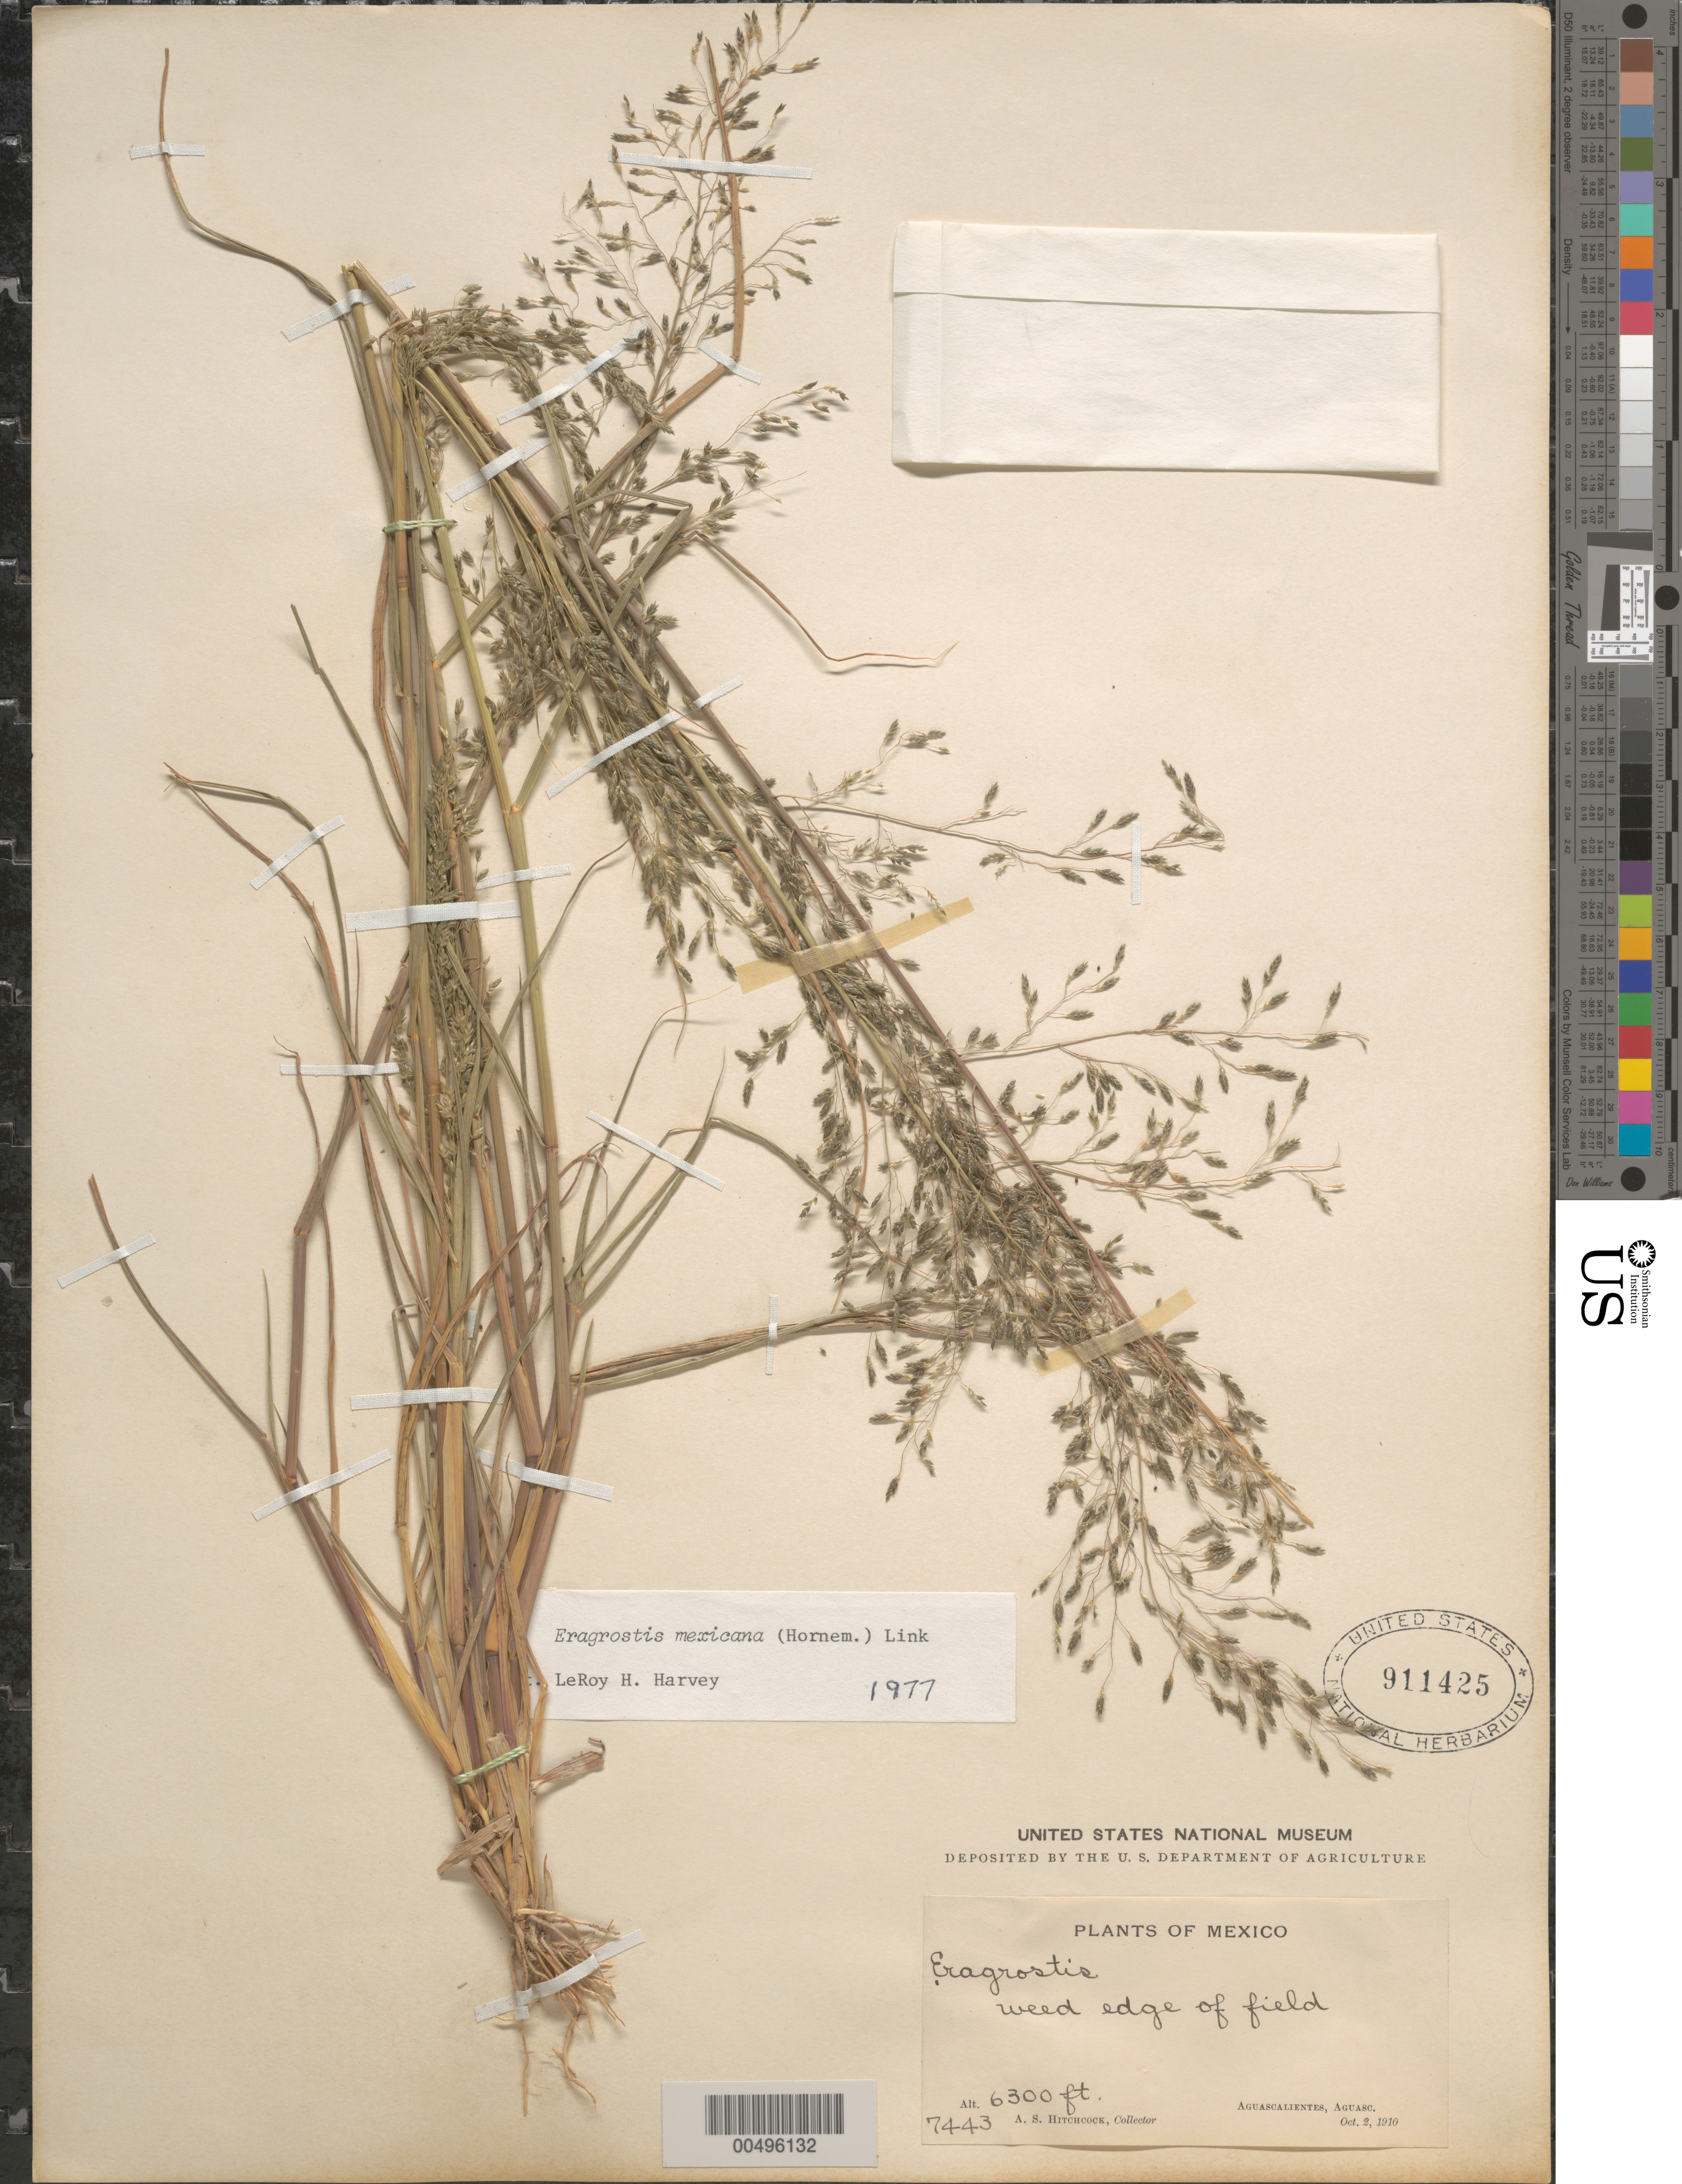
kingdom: Plantae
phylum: Tracheophyta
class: Liliopsida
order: Poales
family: Poaceae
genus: Eragrostis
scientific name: Eragrostis mexicana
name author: (Hornem.) Link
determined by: Harvey, L. H.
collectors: A. S. Hitchcock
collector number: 7443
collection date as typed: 2 Oct 1910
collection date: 1910-10-02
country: Mexico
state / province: Aguascalientes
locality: Aguascalientes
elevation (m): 1920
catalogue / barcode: US 911425